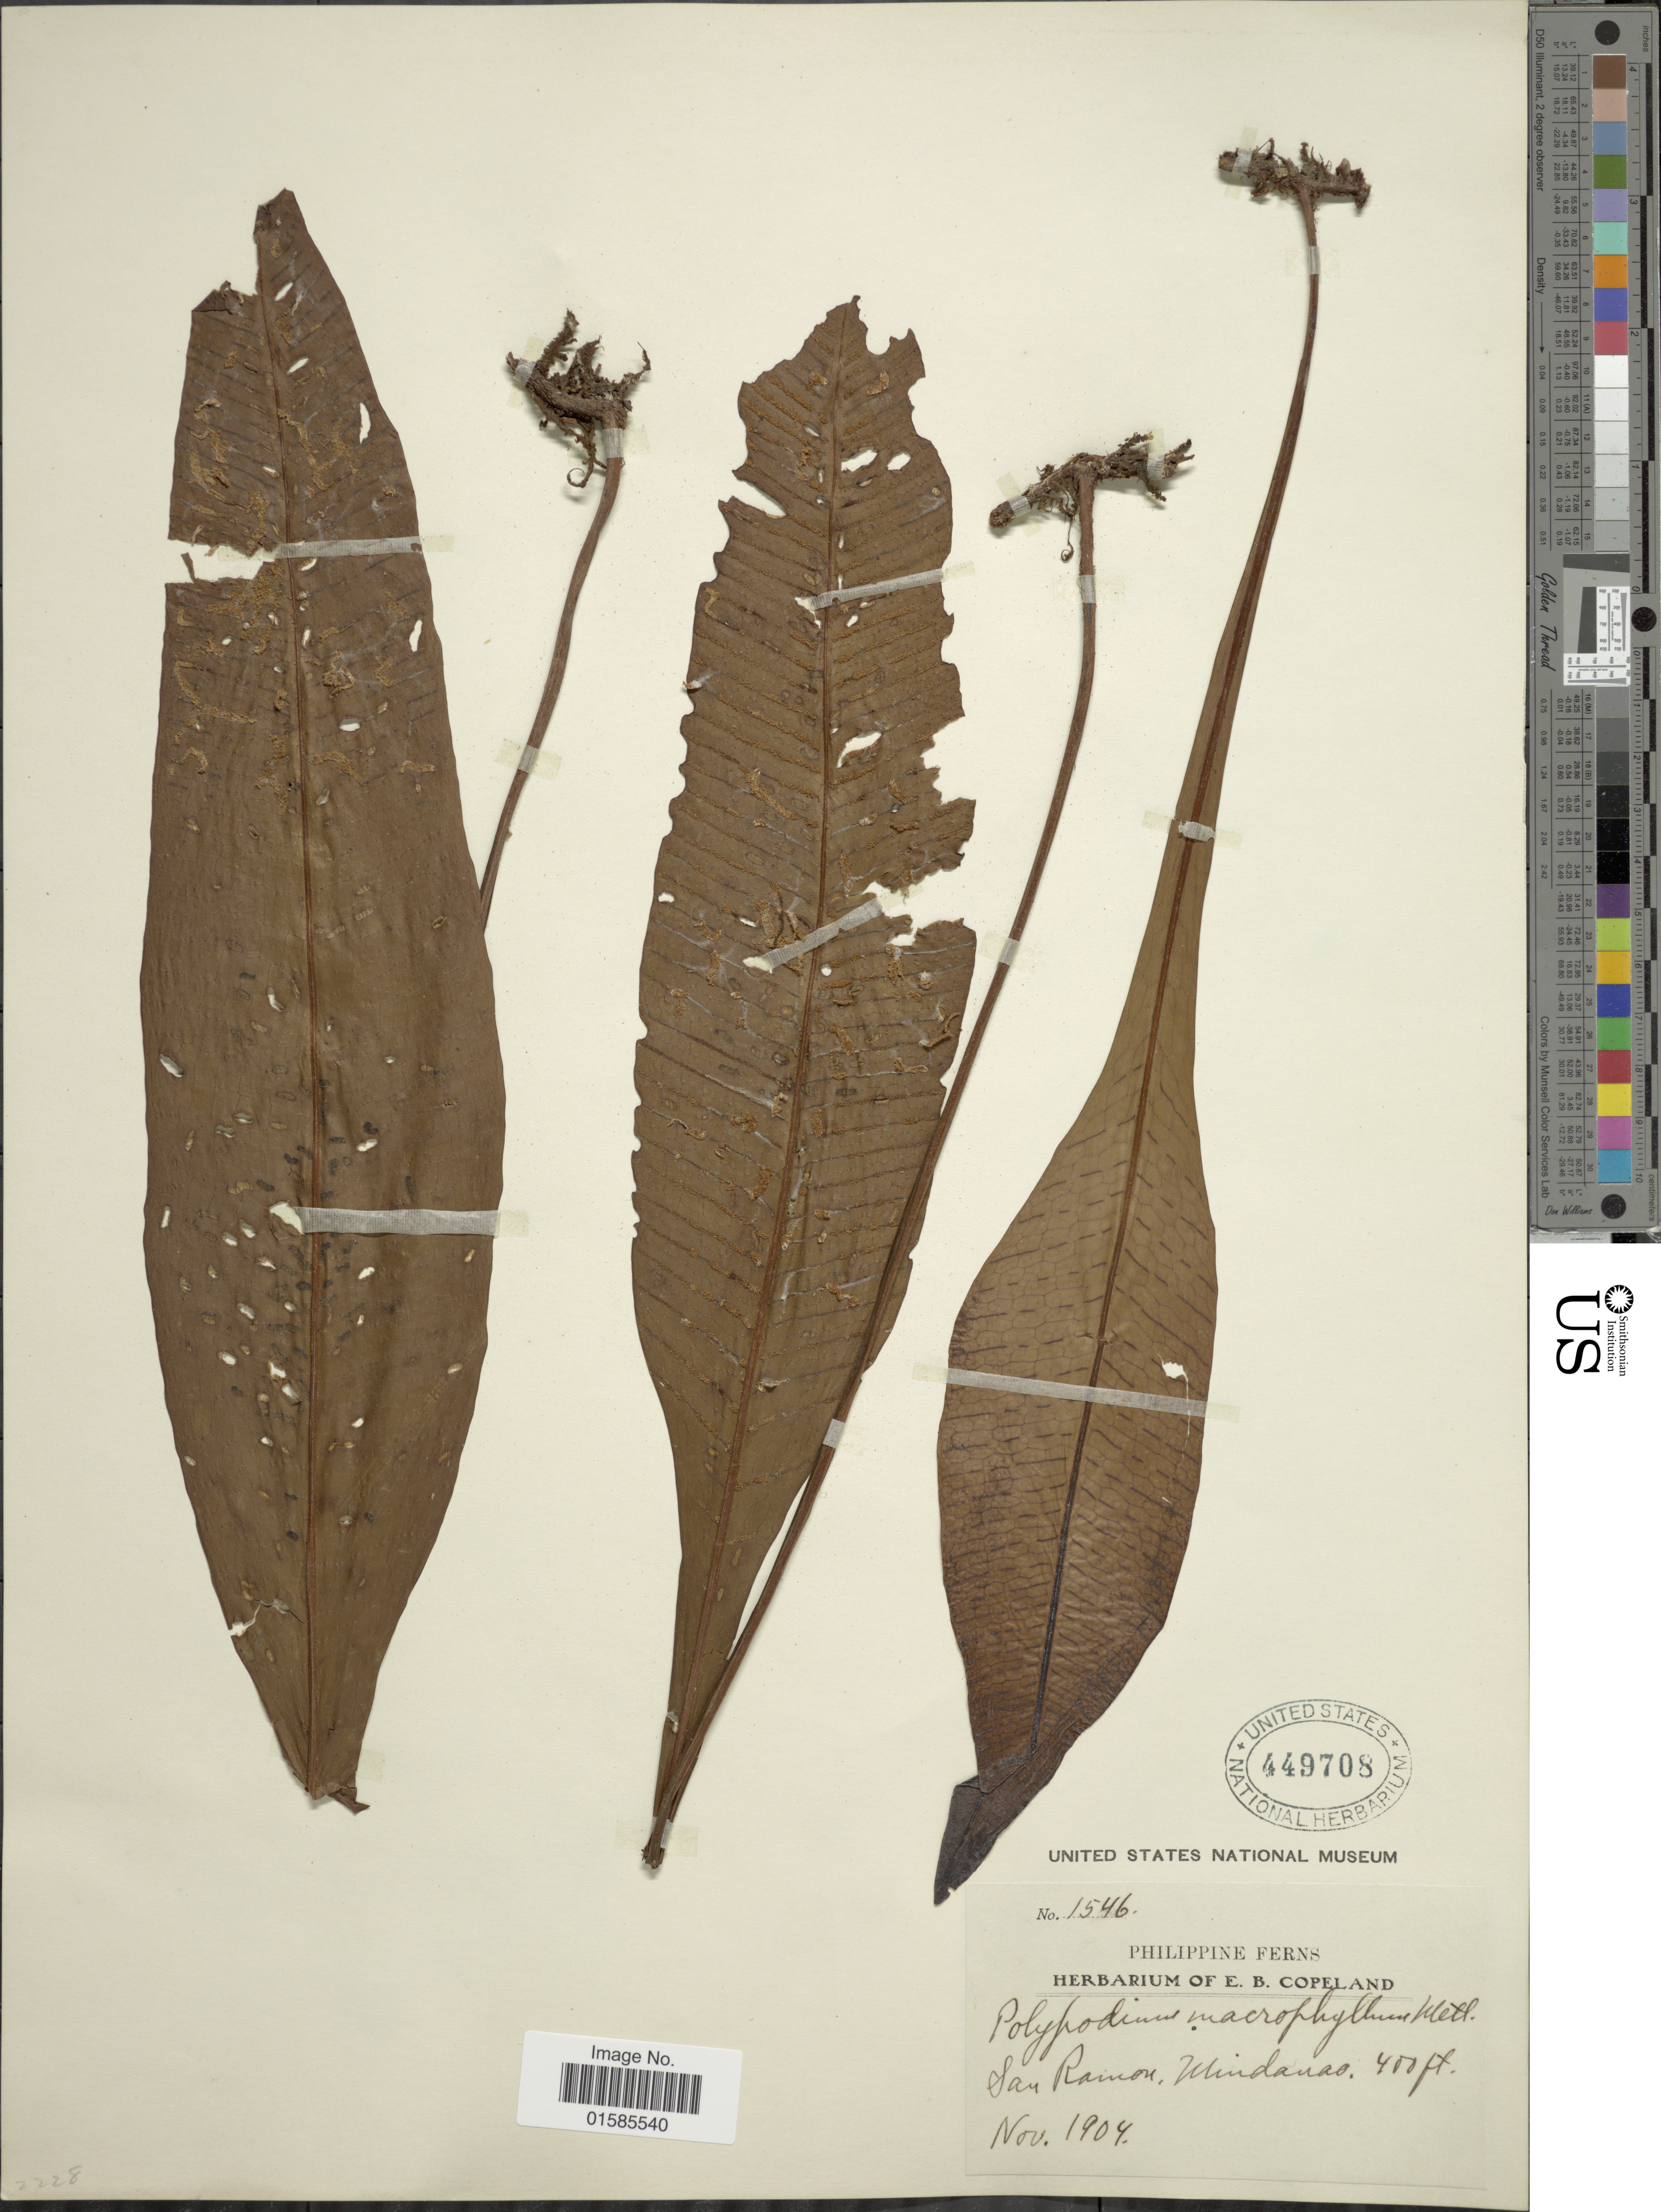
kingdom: Plantae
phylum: Tracheophyta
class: Polypodiopsida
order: Polypodiales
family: Polypodiaceae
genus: Leptochilus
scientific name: Leptochilus macrophyllus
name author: (Blume) Noot.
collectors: ex herb. E. B. Copeland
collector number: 1546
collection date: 1904-11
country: Philippines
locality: Philippine, San Ramon, Mindanao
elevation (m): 122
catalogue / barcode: US 449708